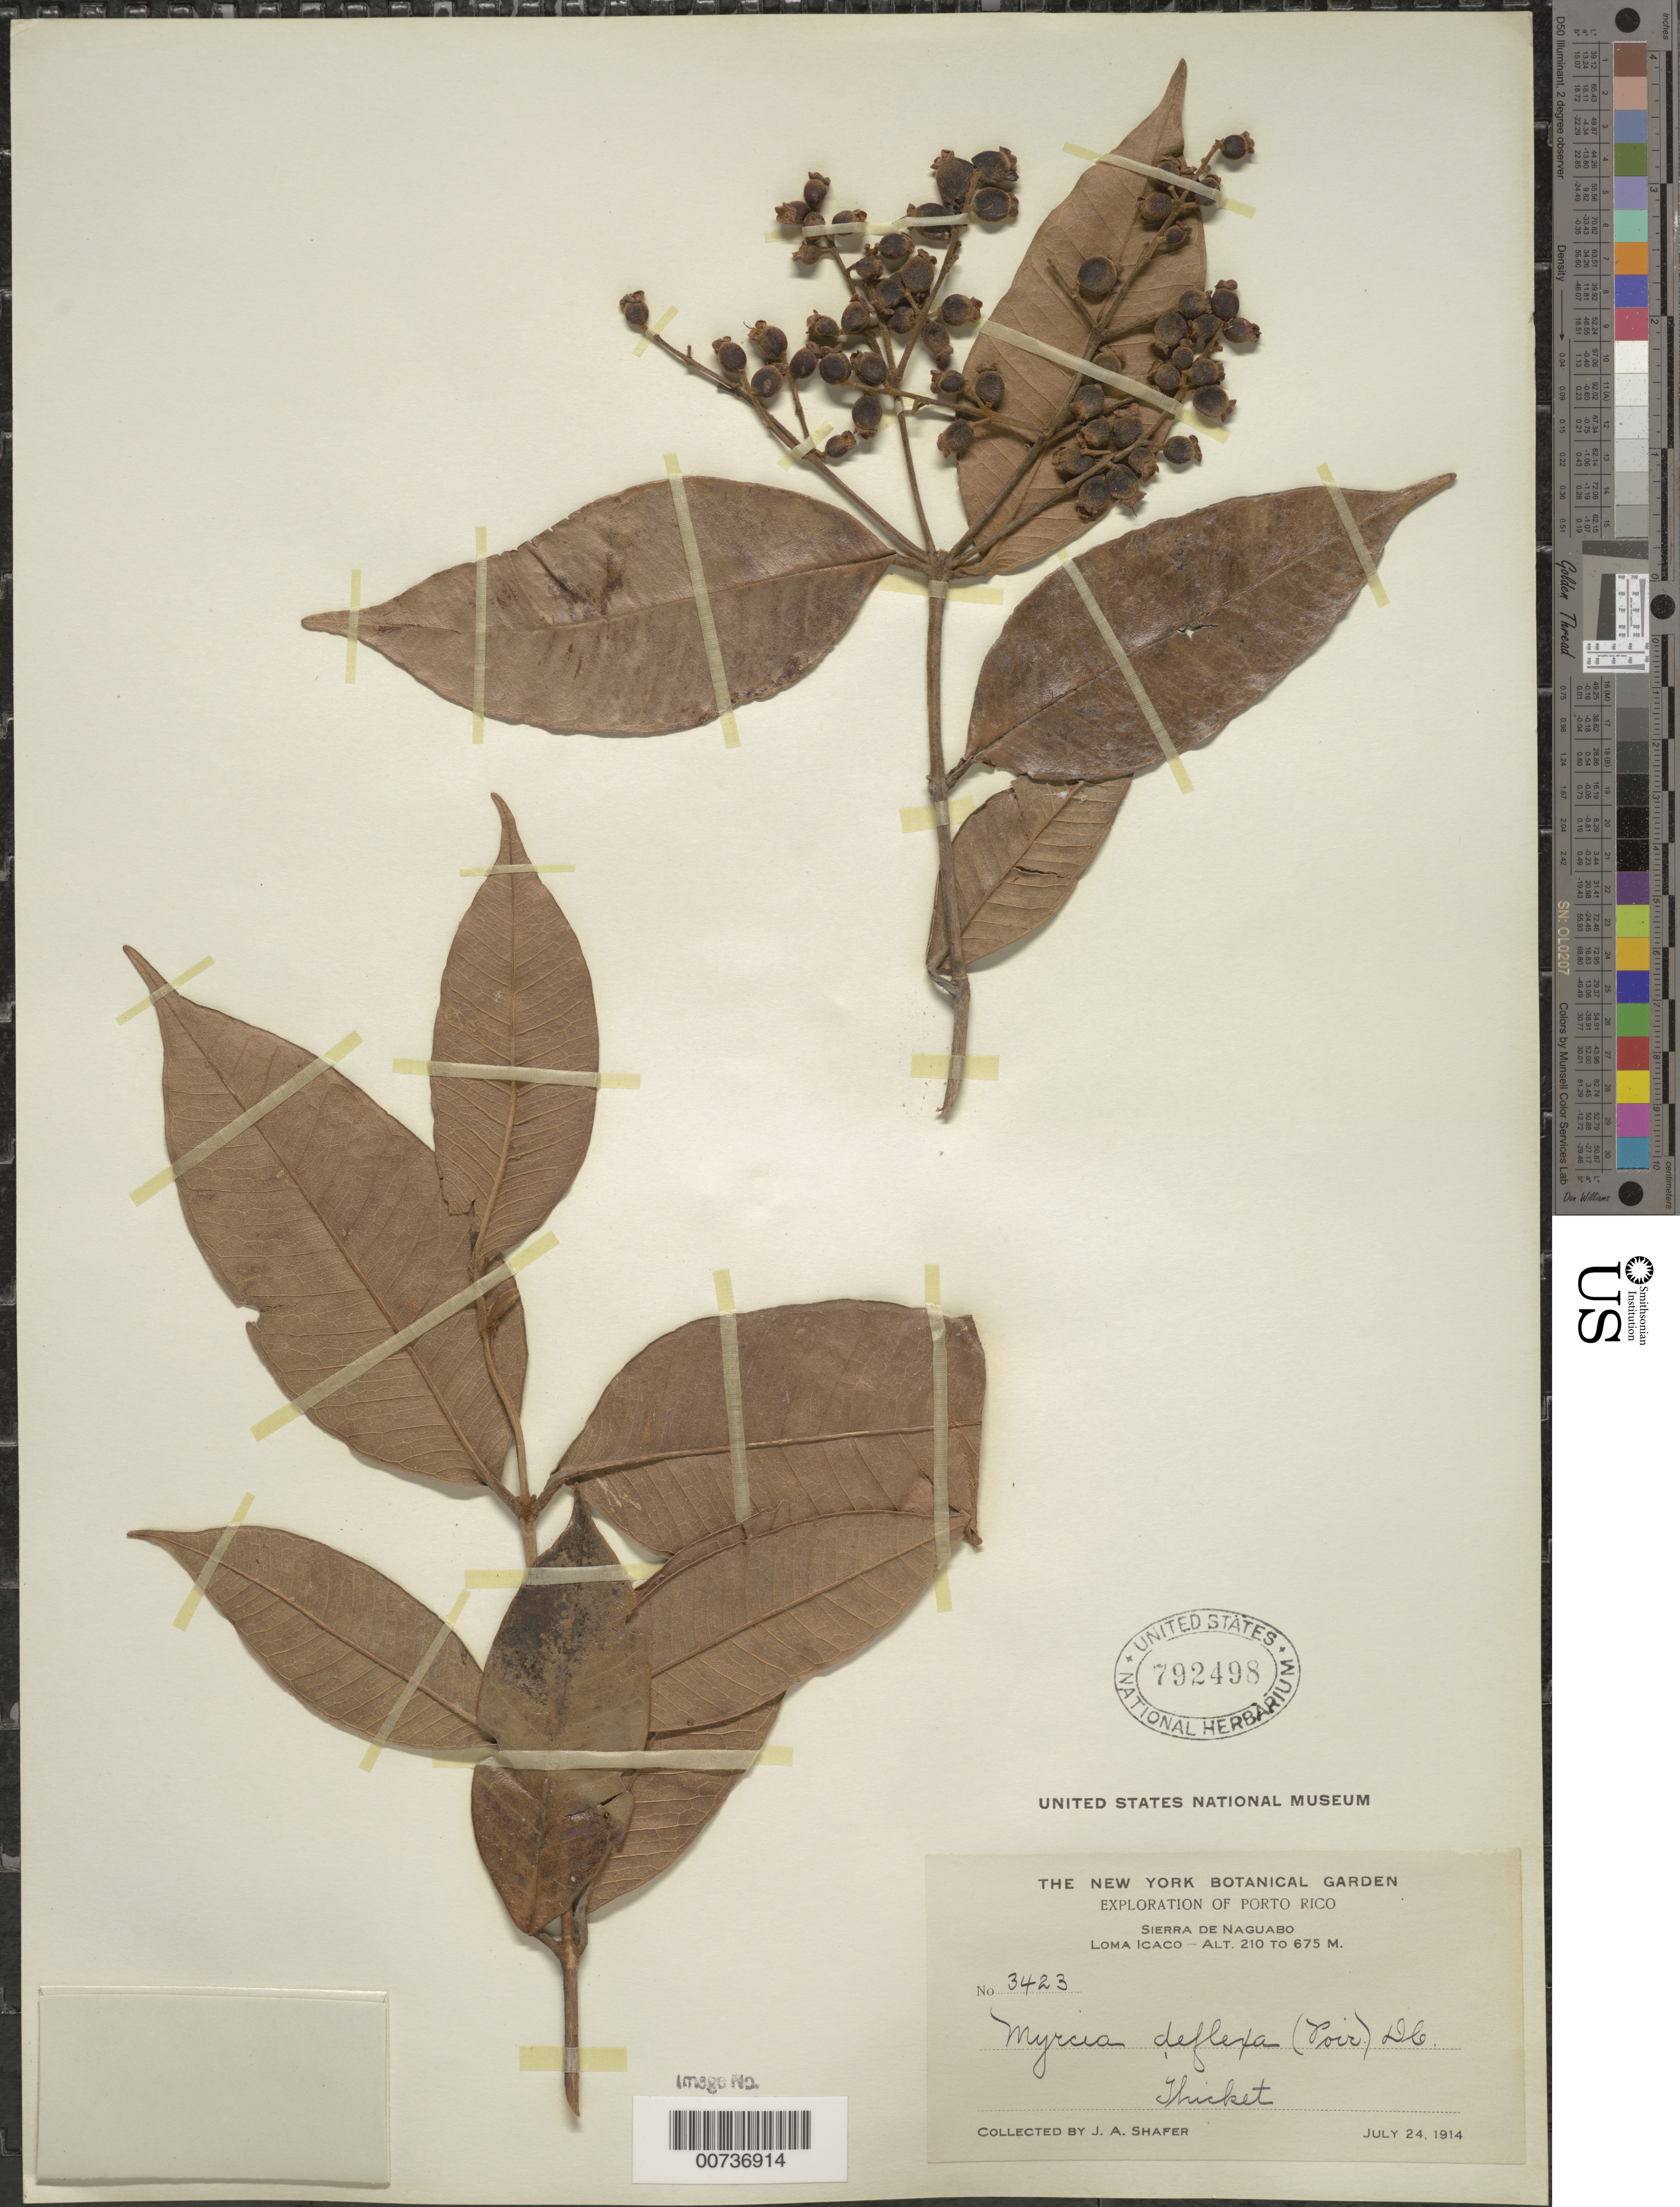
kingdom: Plantae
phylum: Tracheophyta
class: Magnoliopsida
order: Myrtales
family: Myrtaceae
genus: Myrcia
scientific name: Myrcia deflexa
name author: (Poir.) DC.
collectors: J. A. Shafer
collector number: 3423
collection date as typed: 24 Jul 1914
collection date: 1914-07-24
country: Puerto Rico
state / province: Naguabo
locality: Sierra de Naguabo, Loma Icaco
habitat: Thicket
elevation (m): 210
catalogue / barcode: US 792498